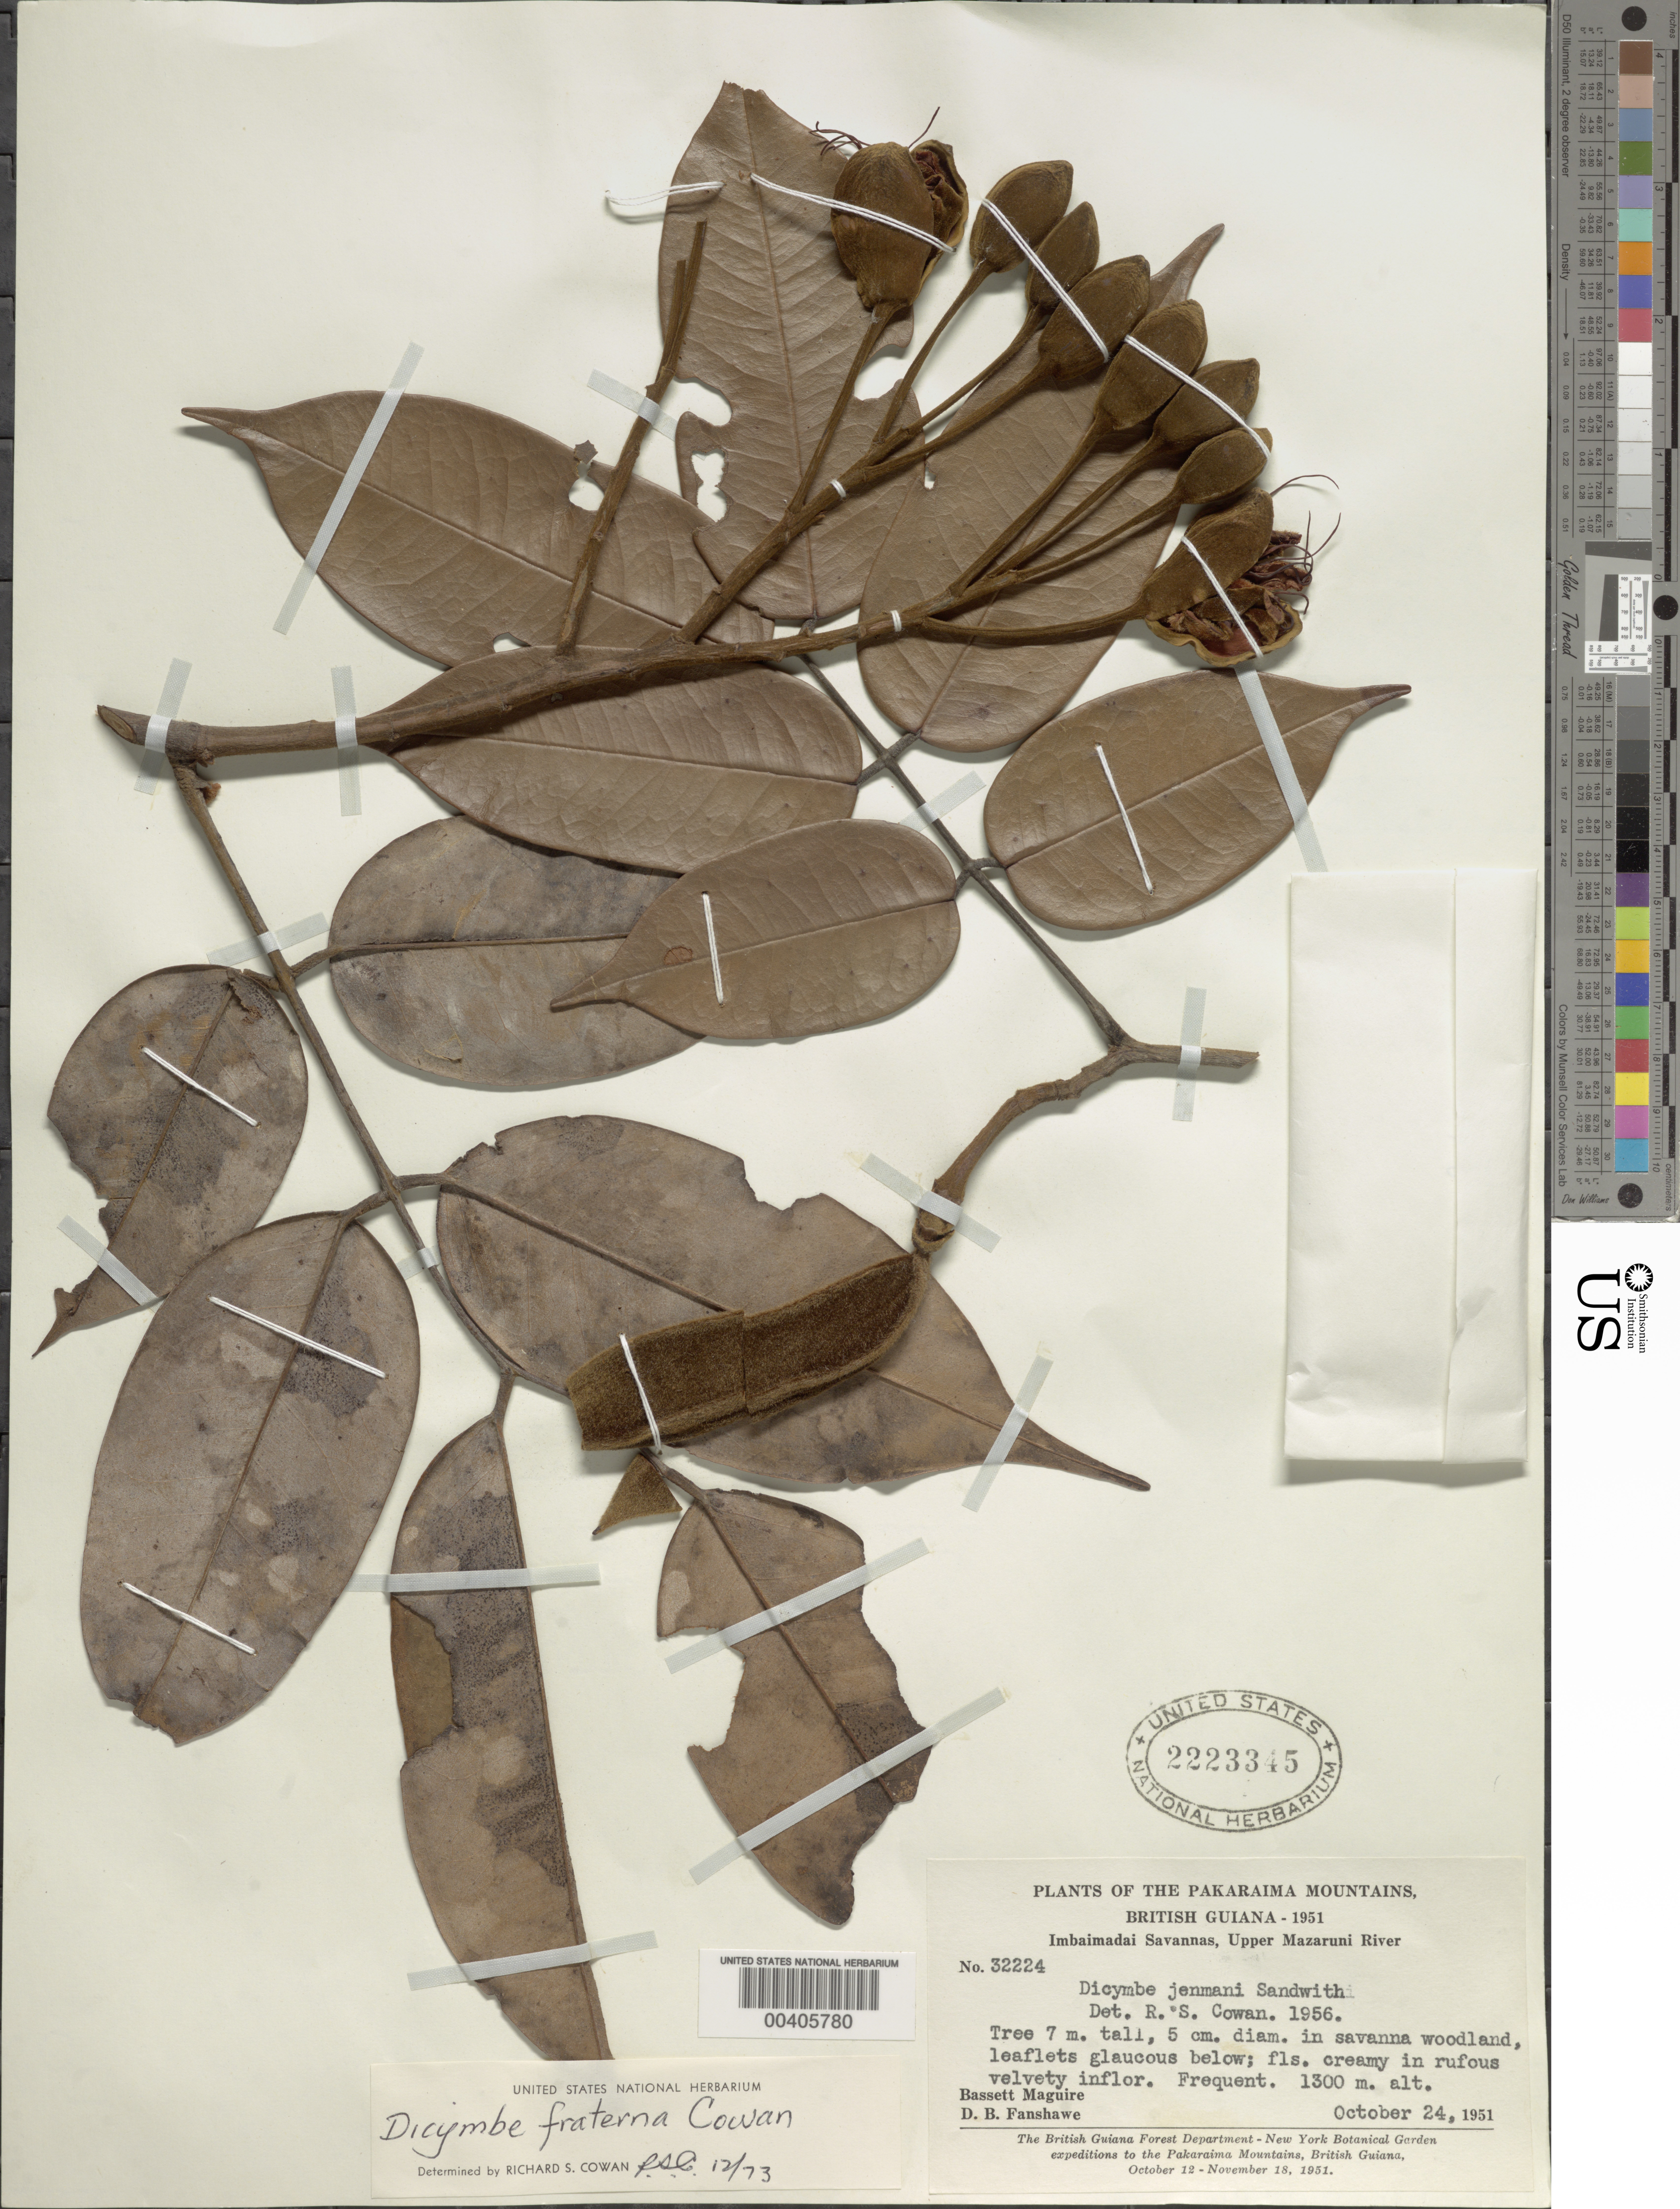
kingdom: Plantae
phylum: Tracheophyta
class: Magnoliopsida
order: Fabales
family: Fabaceae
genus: Dicymbe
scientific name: Dicymbe fraterna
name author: R.S. Cowan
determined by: Cowan, R. S.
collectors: B. Maguire & D. B. Fanshawe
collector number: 32224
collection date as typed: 24 Oct 1951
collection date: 1951-10-24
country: Guyana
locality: Imbaimadai savannas, upper mazaruni river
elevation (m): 1300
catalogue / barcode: US 2223345